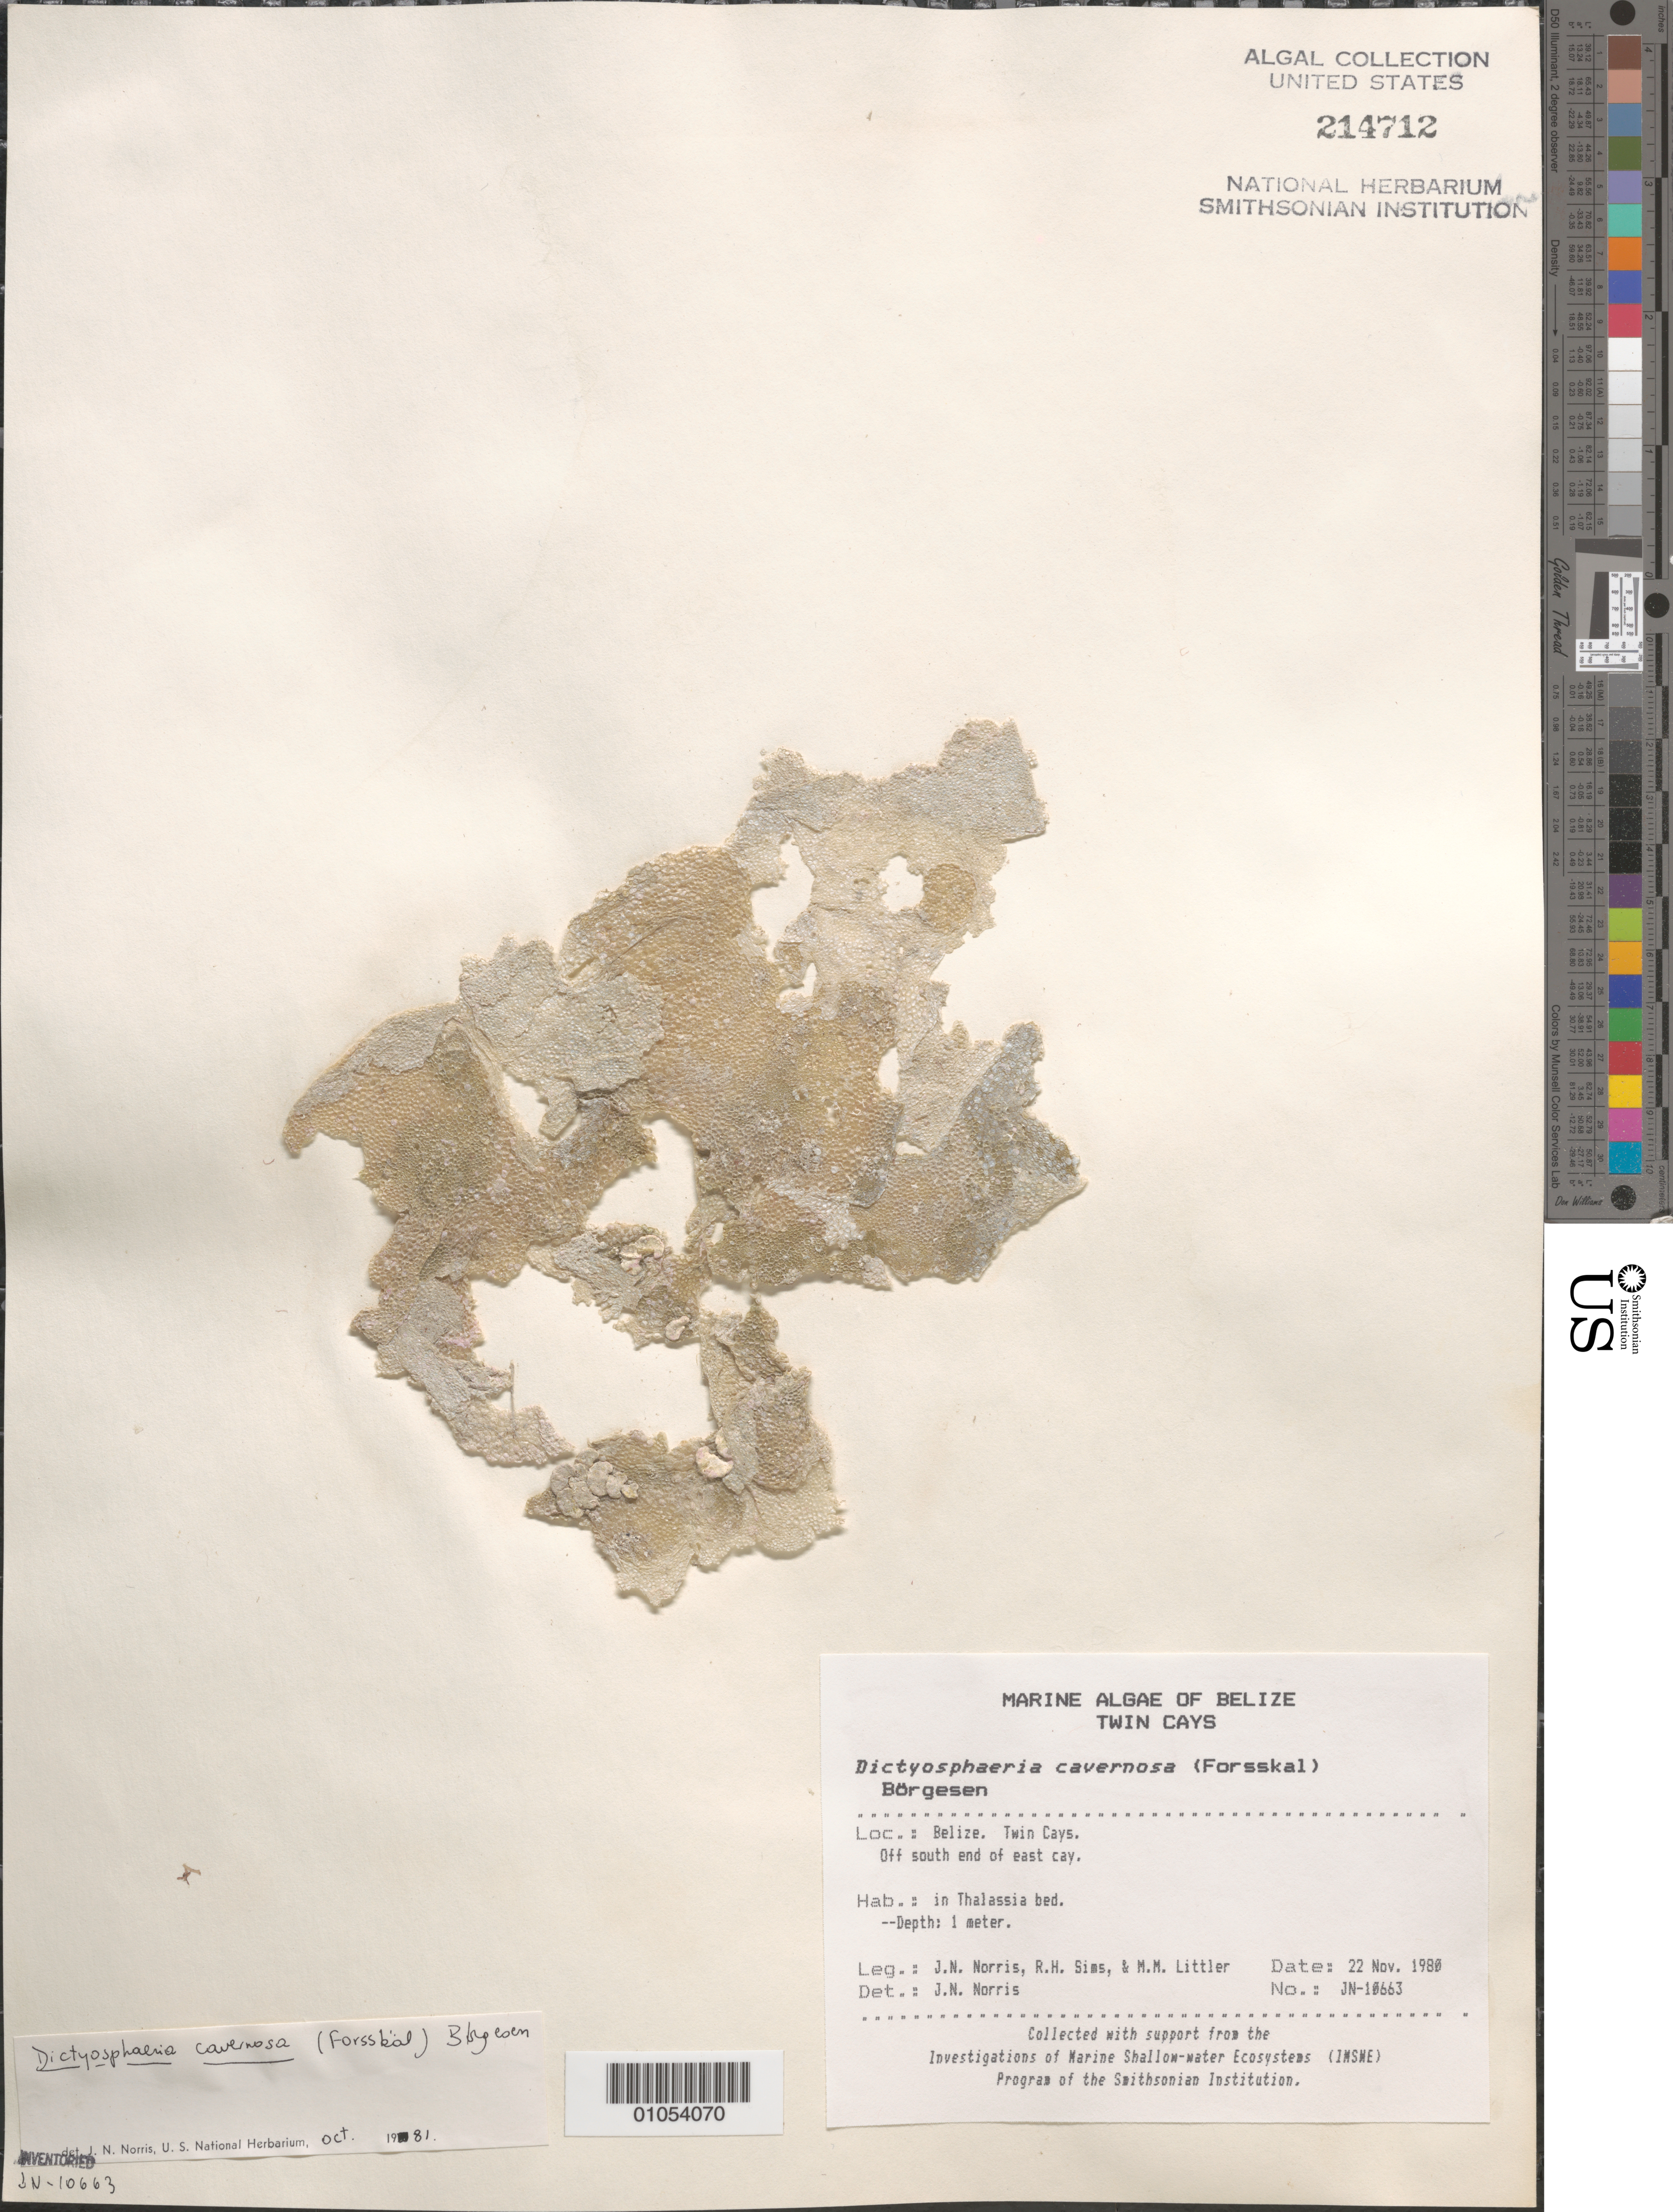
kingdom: Plantae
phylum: Chlorophyta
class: Ulvophyceae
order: Siphonocladales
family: Siphonocladaceae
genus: Dictyosphaeria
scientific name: Dictyosphaeria cavernosa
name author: (Forssk.) Børgesen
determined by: Norris, James N.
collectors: J. N. Norris, R. H. Sims & M. M. Littler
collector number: JN-10663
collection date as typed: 22 Nov 1980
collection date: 1980-11-22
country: Belize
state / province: Stann Creek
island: East Cay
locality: Off south end of east cay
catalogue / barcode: US 214712